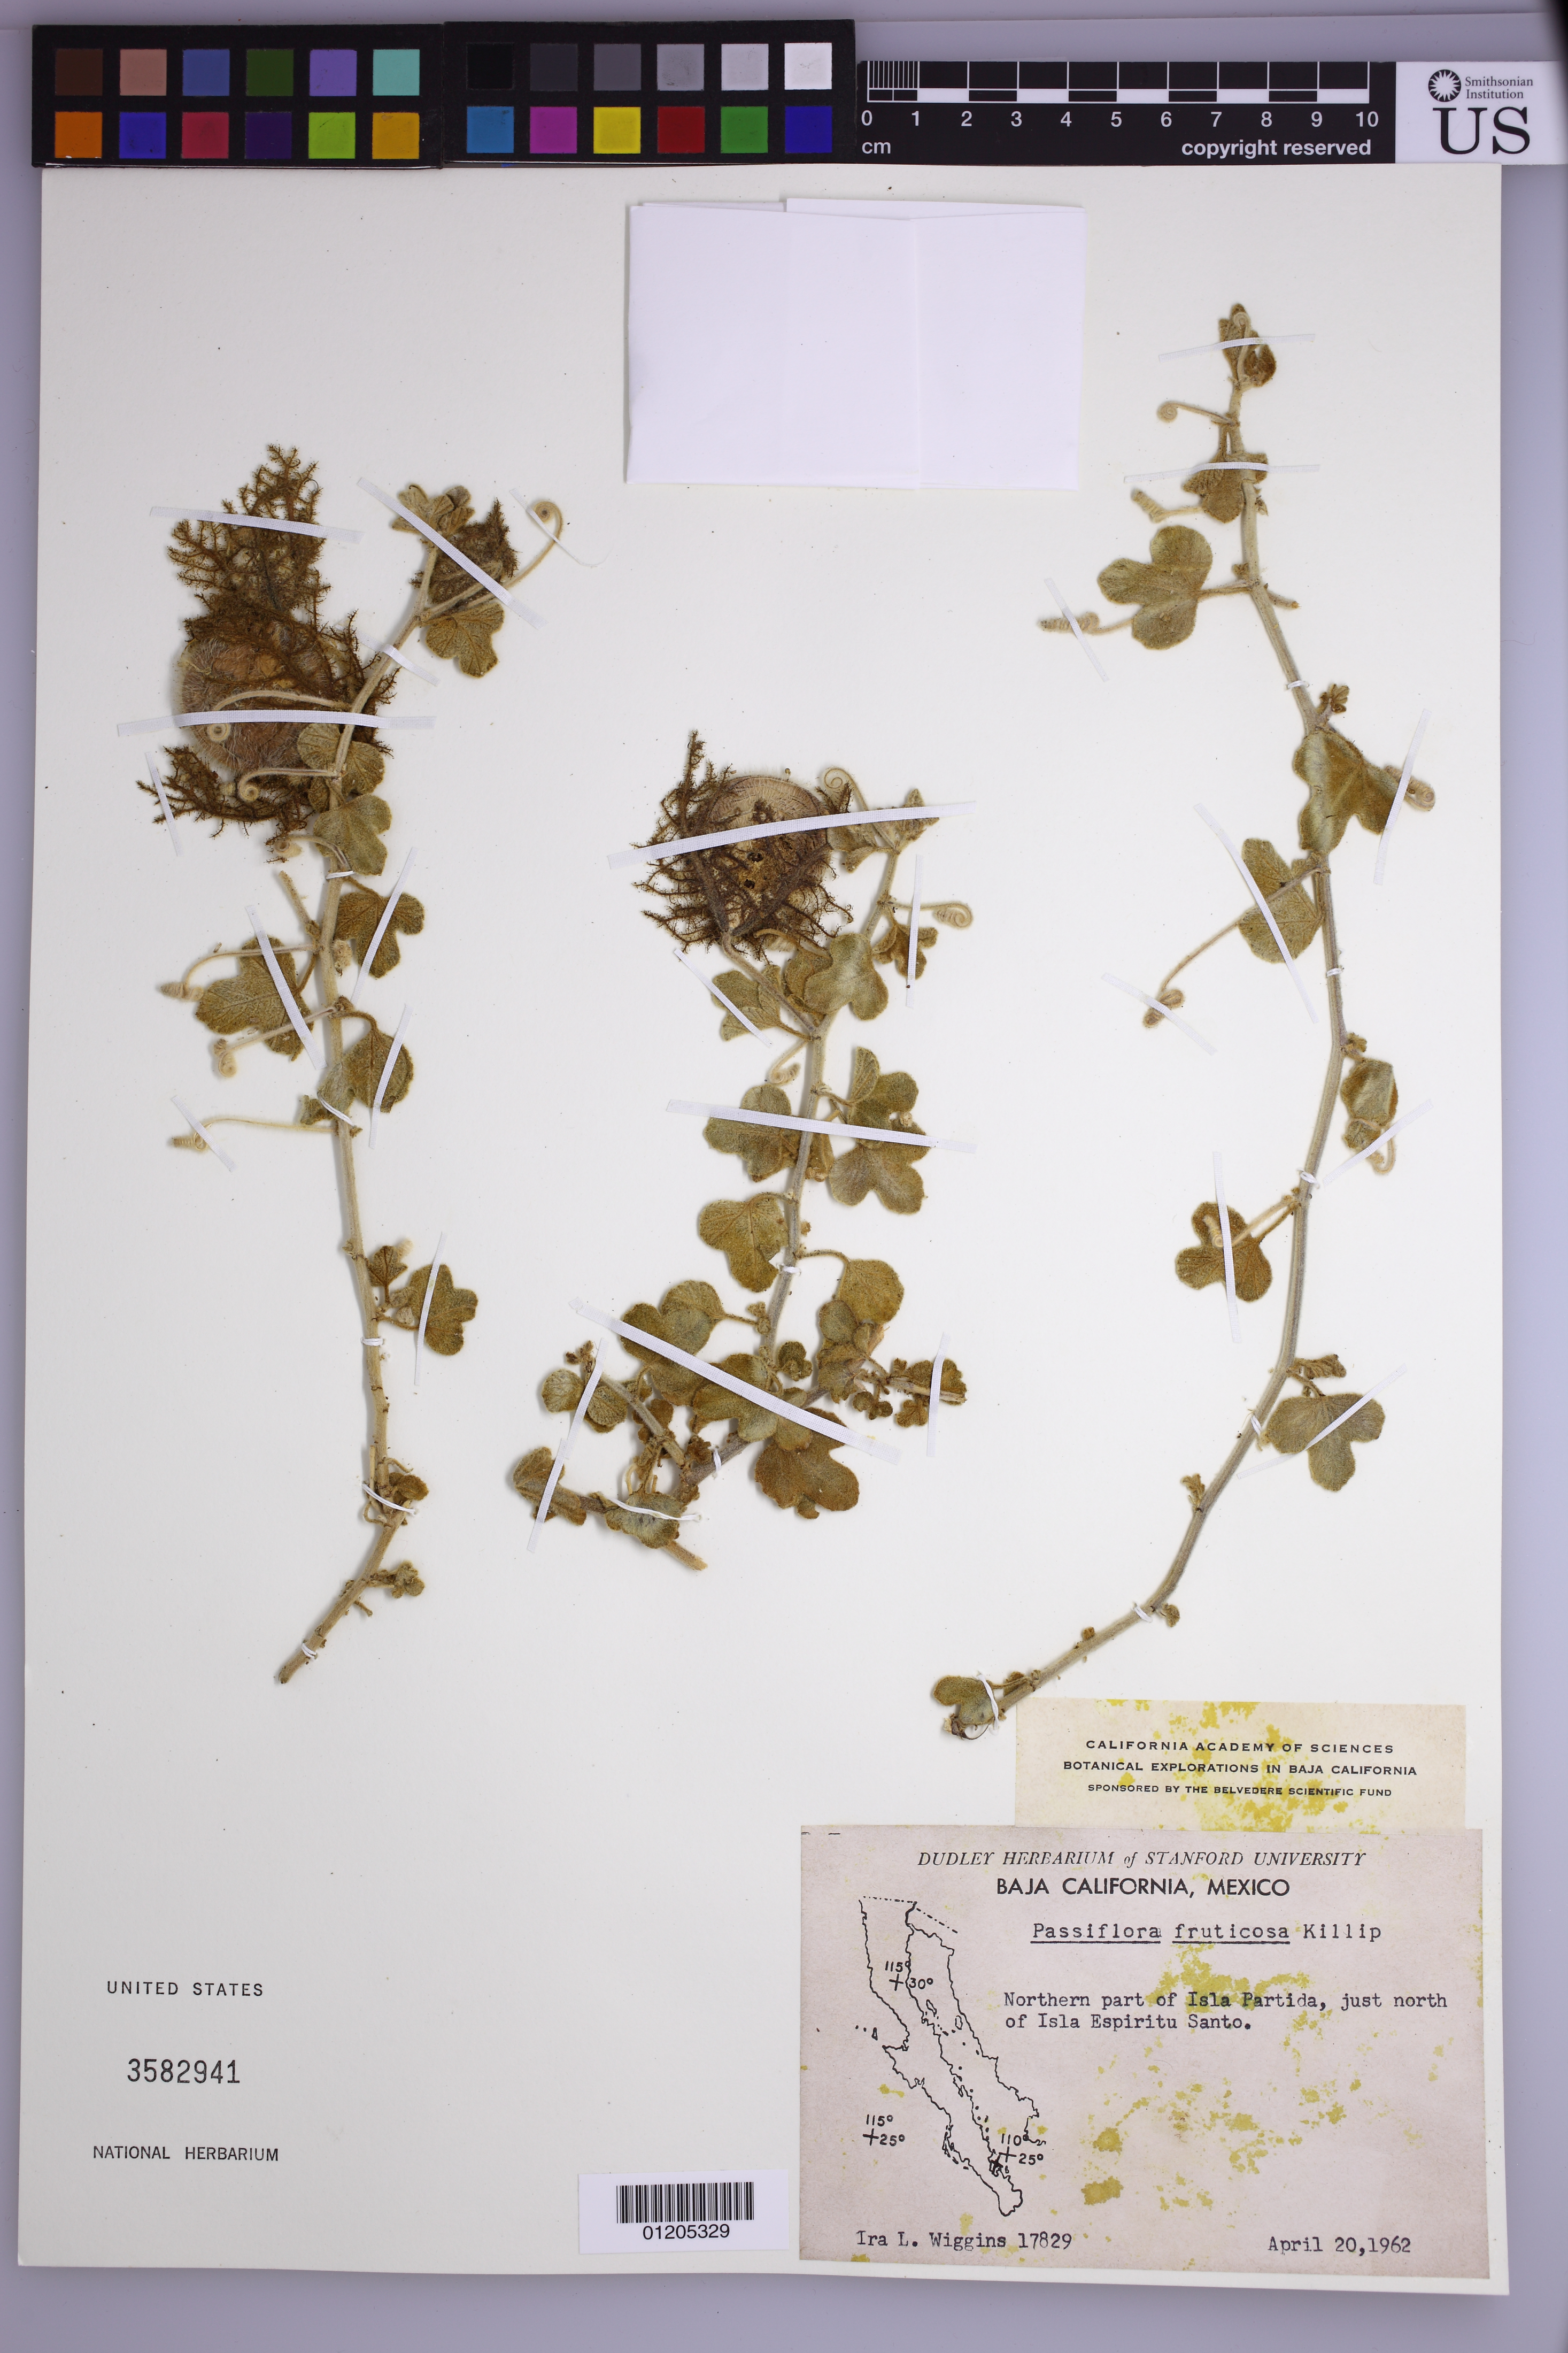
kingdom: Plantae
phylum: Tracheophyta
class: Magnoliopsida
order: Malpighiales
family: Passifloraceae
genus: Passiflora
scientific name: Passiflora fruticosa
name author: Killip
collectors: I. L. Wiggins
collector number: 17829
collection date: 1962-04-20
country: Mexico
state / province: Baja California Sur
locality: Northern part of Isla Partida, just north of Isla Espiritu Santo.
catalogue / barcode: US 3582941